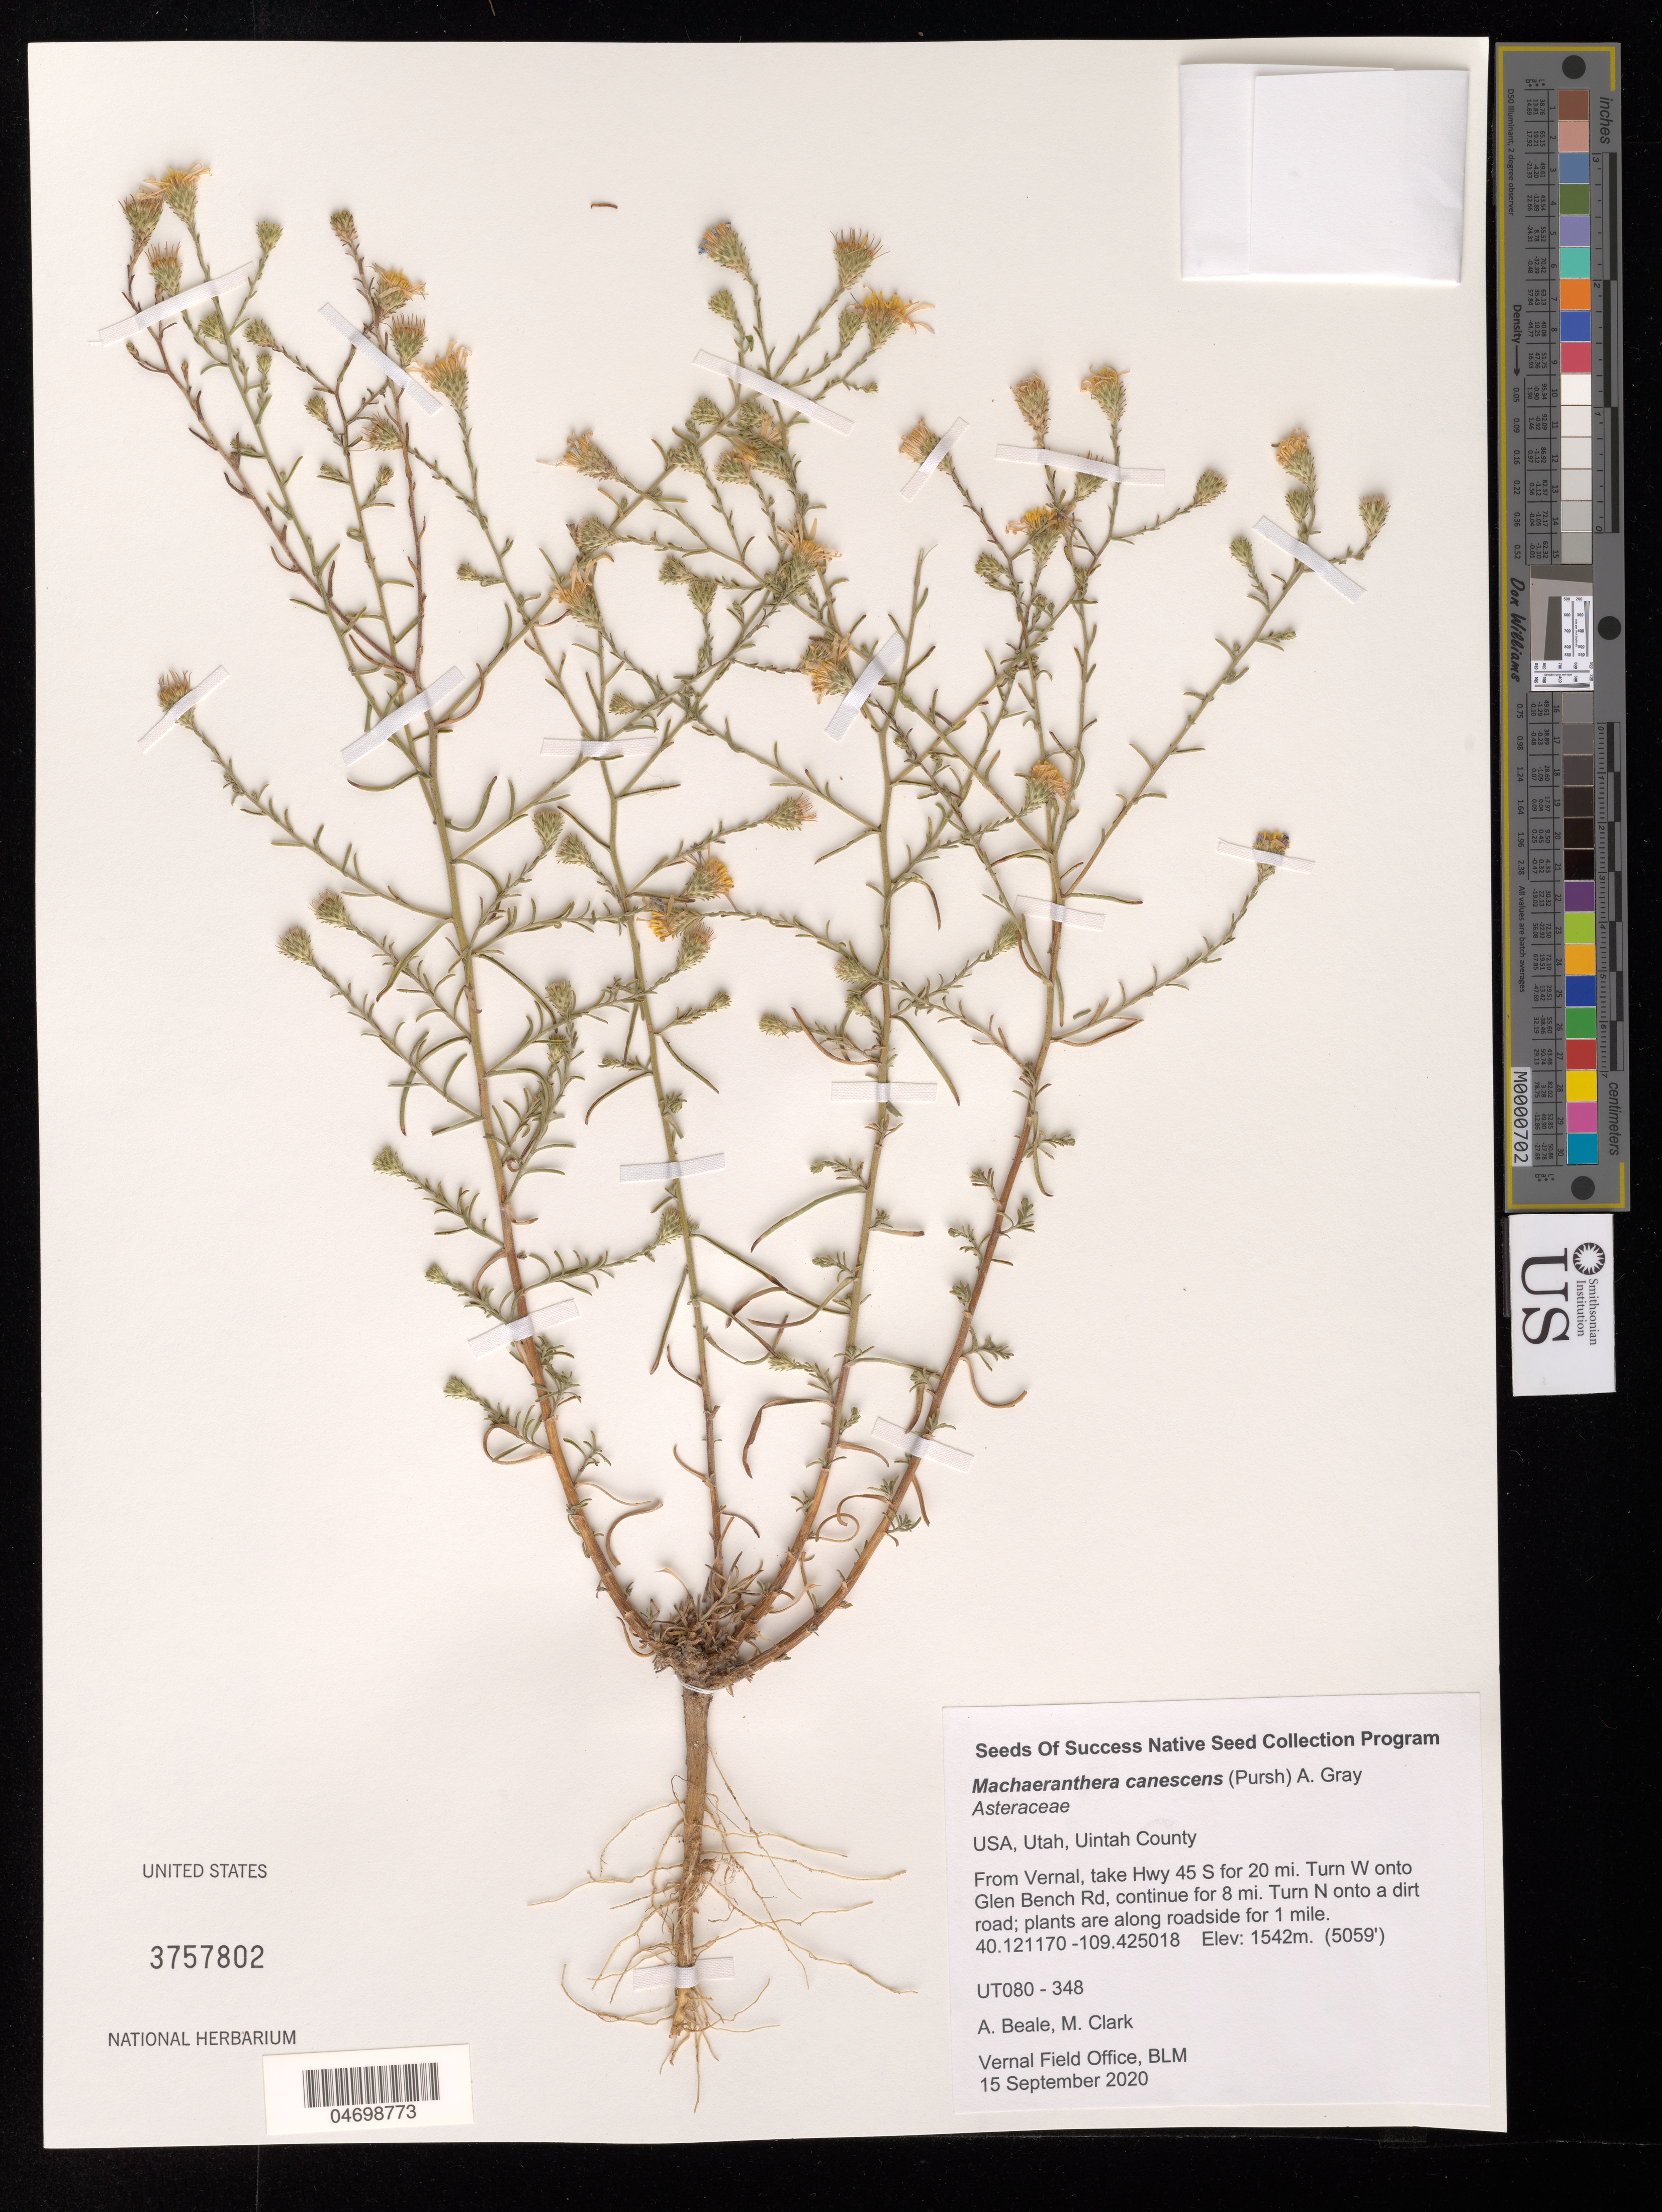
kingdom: Plantae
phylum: Tracheophyta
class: Magnoliopsida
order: Asterales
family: Asteraceae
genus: Machaeranthera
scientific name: Machaeranthera canescens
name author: (Pursh) A. Gray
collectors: A. Beale & M. Clark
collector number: UT080-348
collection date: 2020-09-15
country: United States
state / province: Utah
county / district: Uintah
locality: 8 mi. on Glen Bench Rd.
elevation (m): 1542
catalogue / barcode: US 3757802